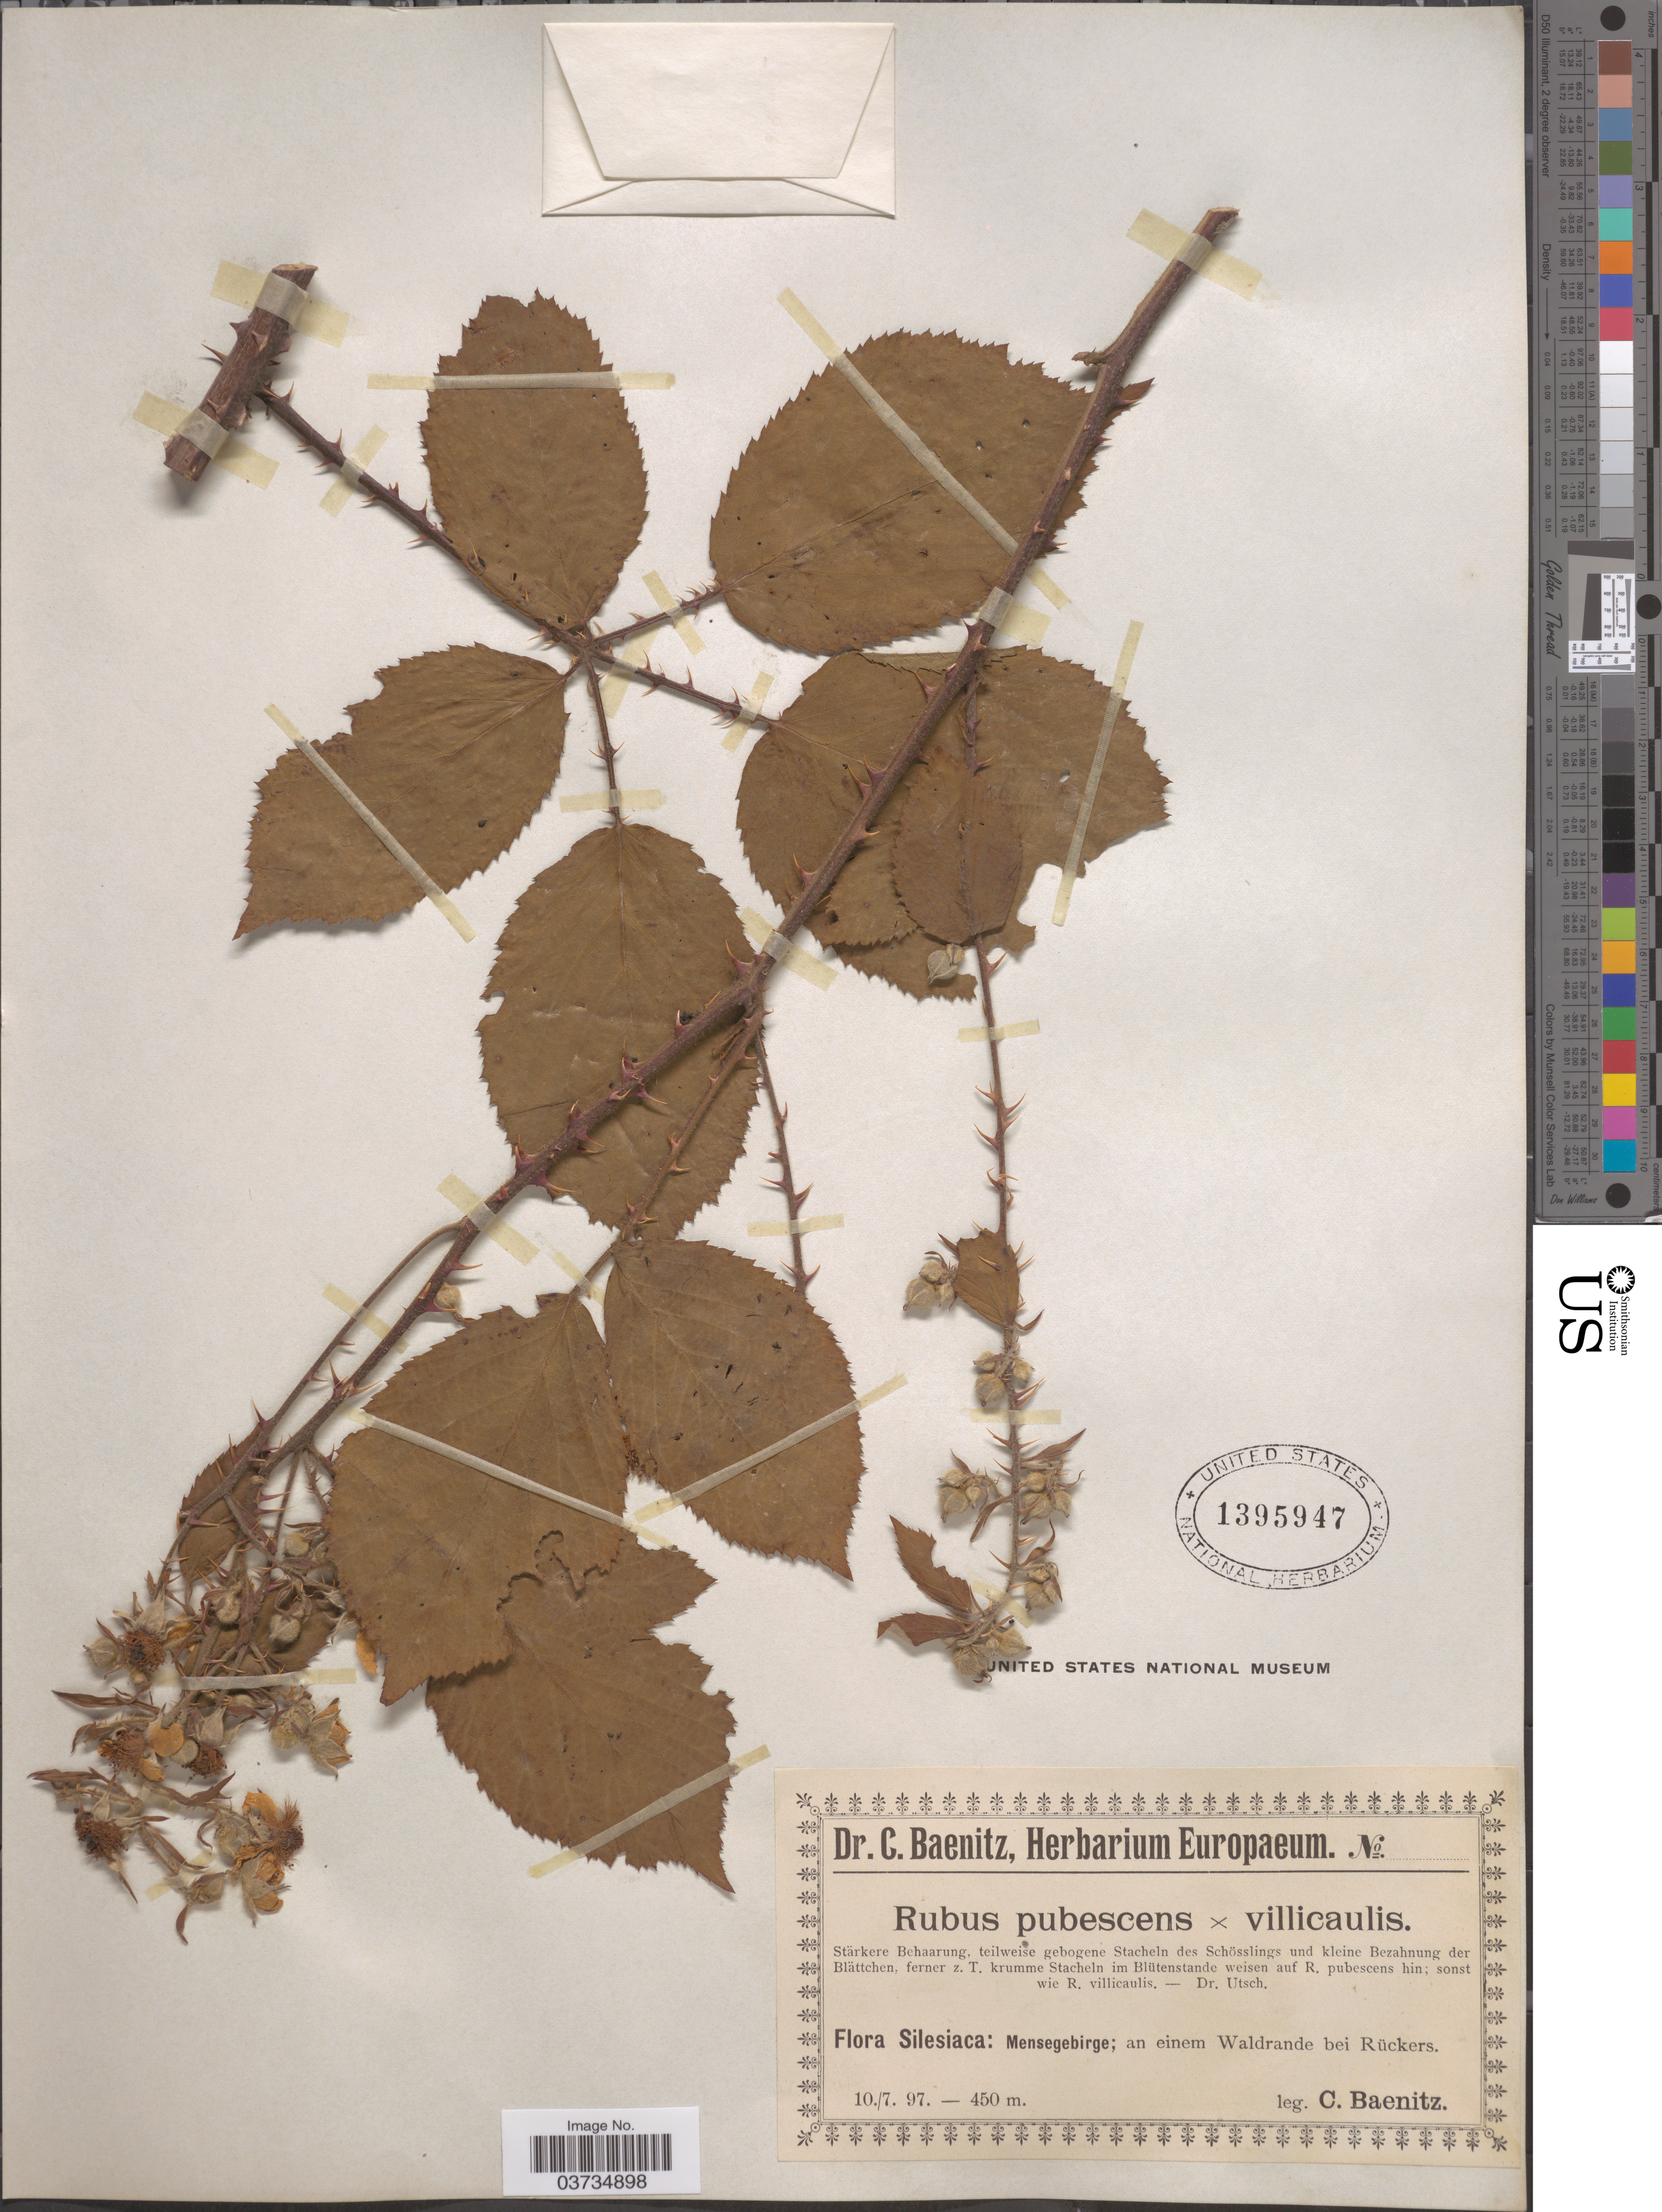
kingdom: Plantae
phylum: Tracheophyta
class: Magnoliopsida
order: Rosales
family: Rosaceae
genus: Rubus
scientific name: Rubus pubescens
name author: Raf.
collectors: C. G. Baenitz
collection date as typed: Transcribed d/m/y: 10/7/97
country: Poland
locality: Silesiaca: Mensegebirge; an einem Waldrande bei Rückers.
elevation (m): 450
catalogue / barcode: US 1395947